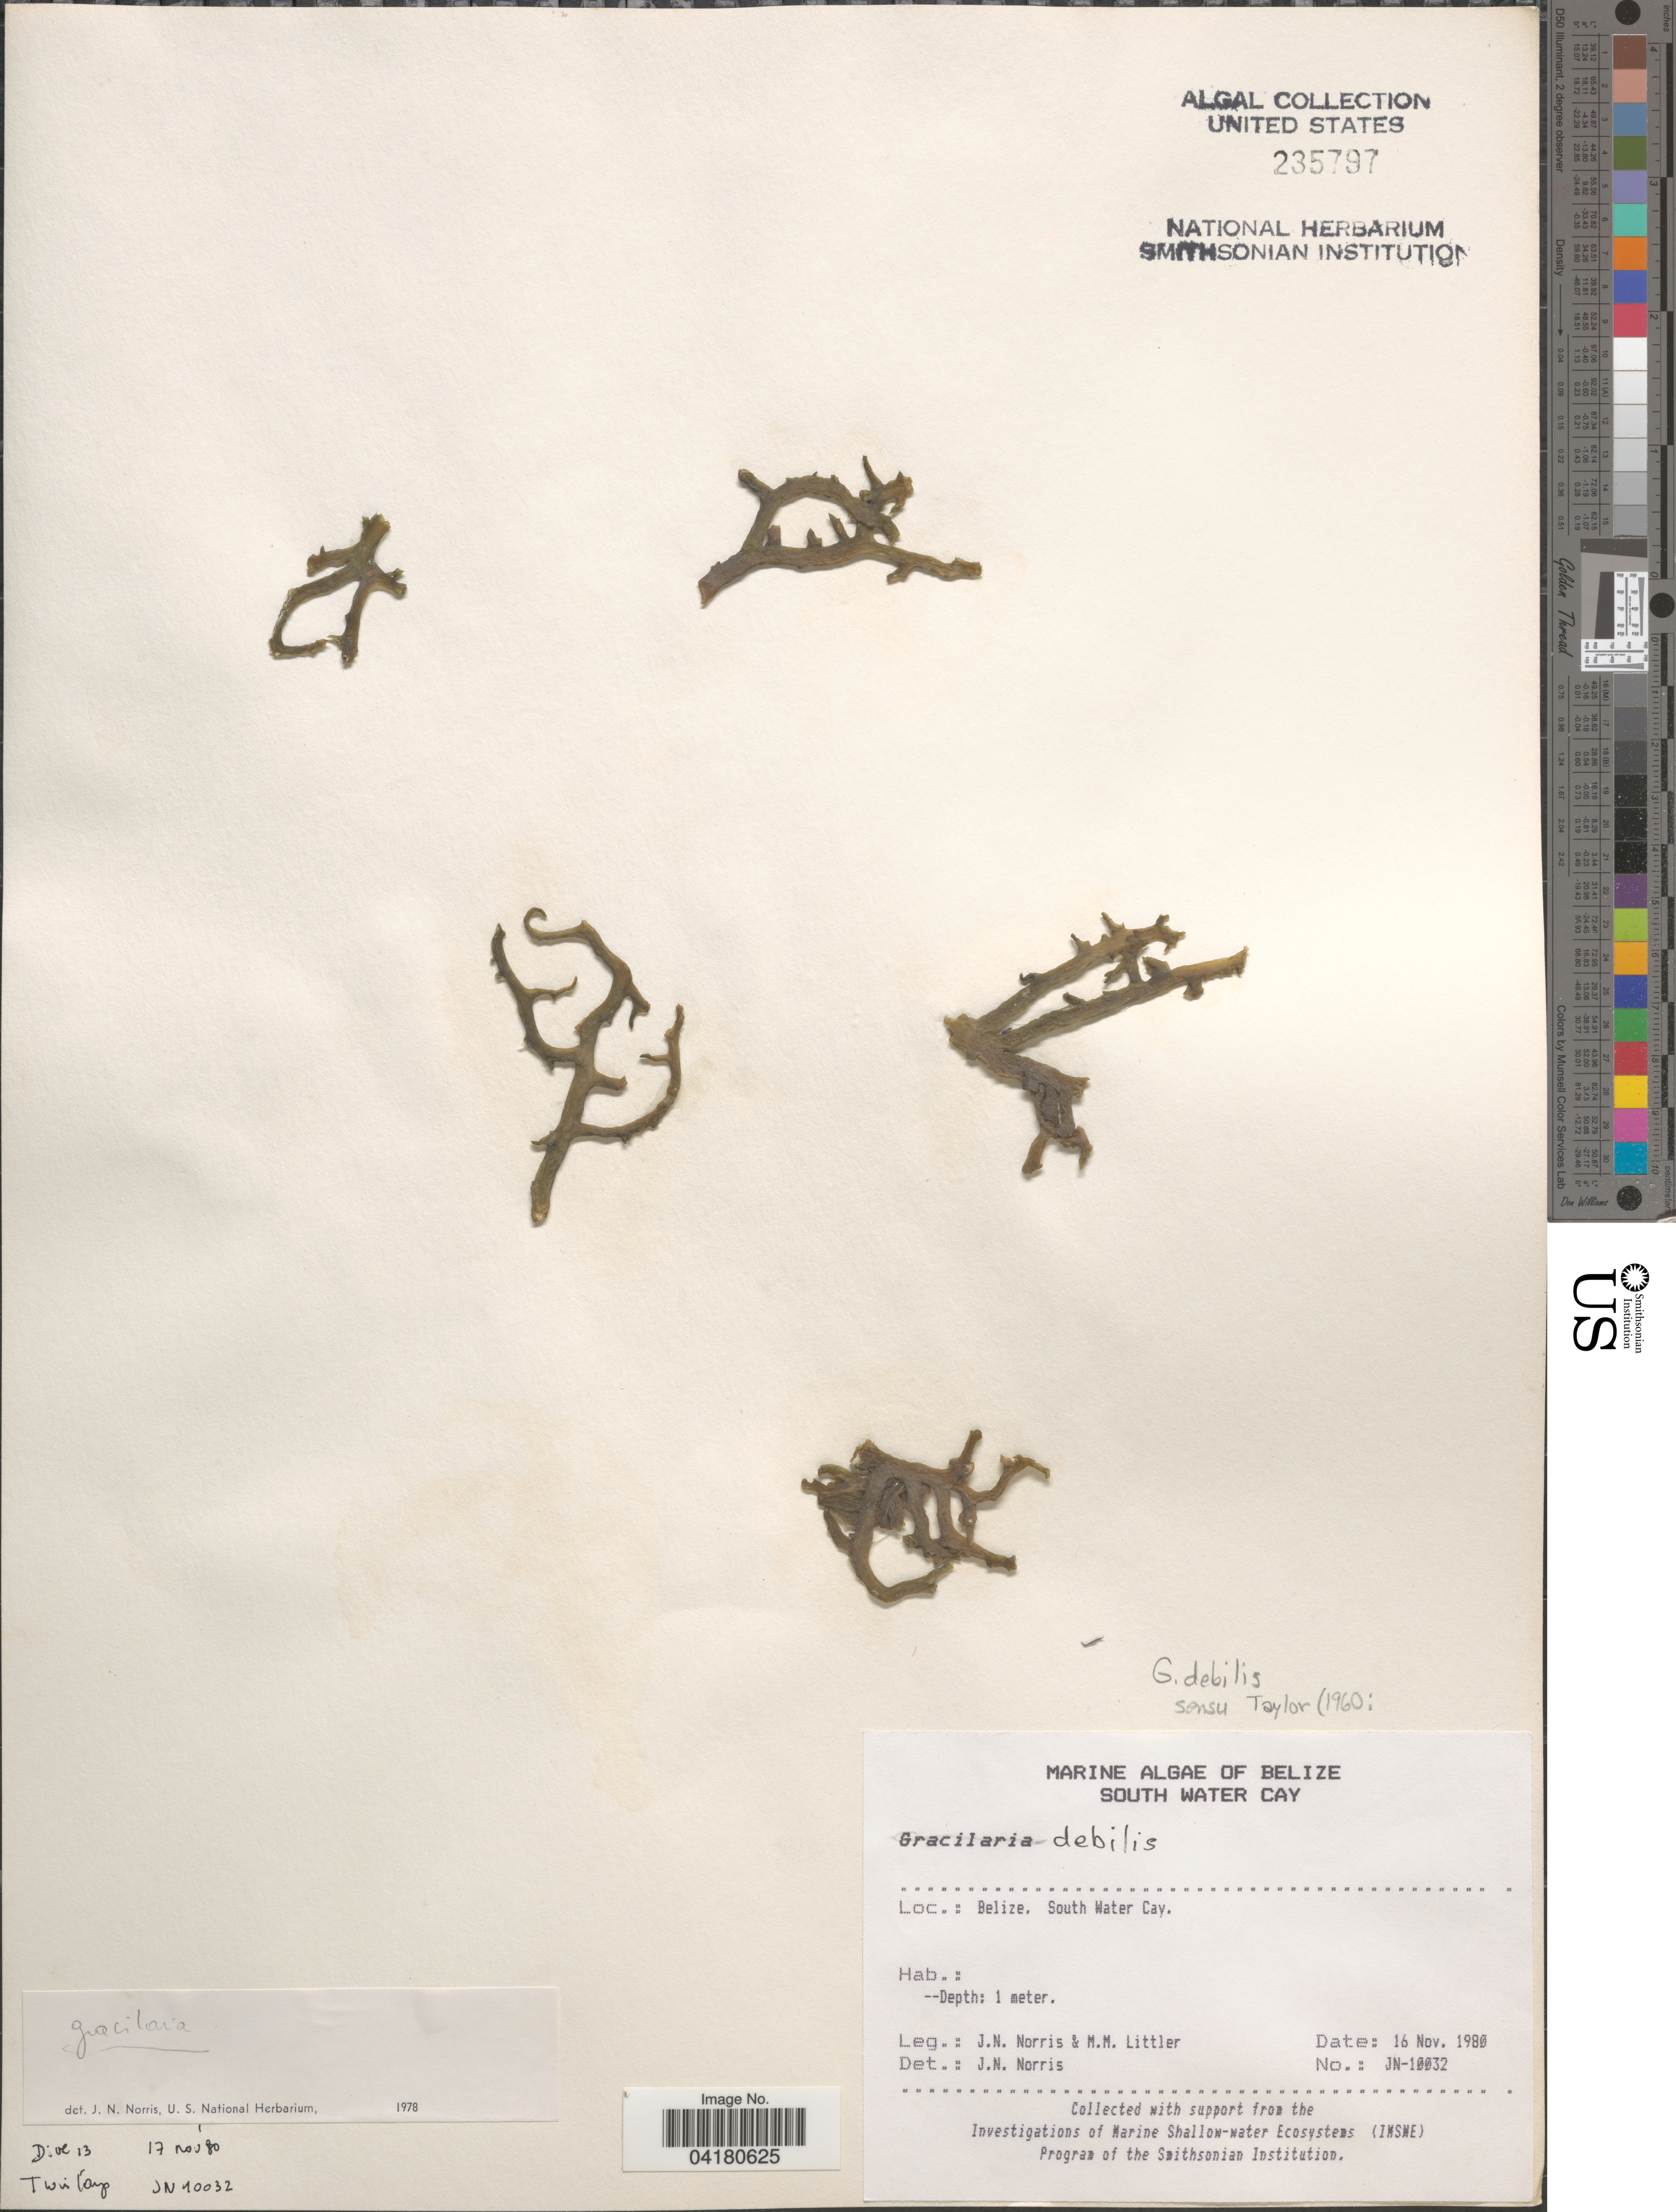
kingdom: Plantae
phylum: Rhodophyta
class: Florideophyceae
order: Gracilariales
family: Gracilariaceae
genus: Gracilaria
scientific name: Gracilaria debilis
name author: (Forssk.) Børgesen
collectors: J. Norris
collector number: JN-10032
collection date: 1980-11-16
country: Belize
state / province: Belize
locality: South Water Cay.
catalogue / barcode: US 235797